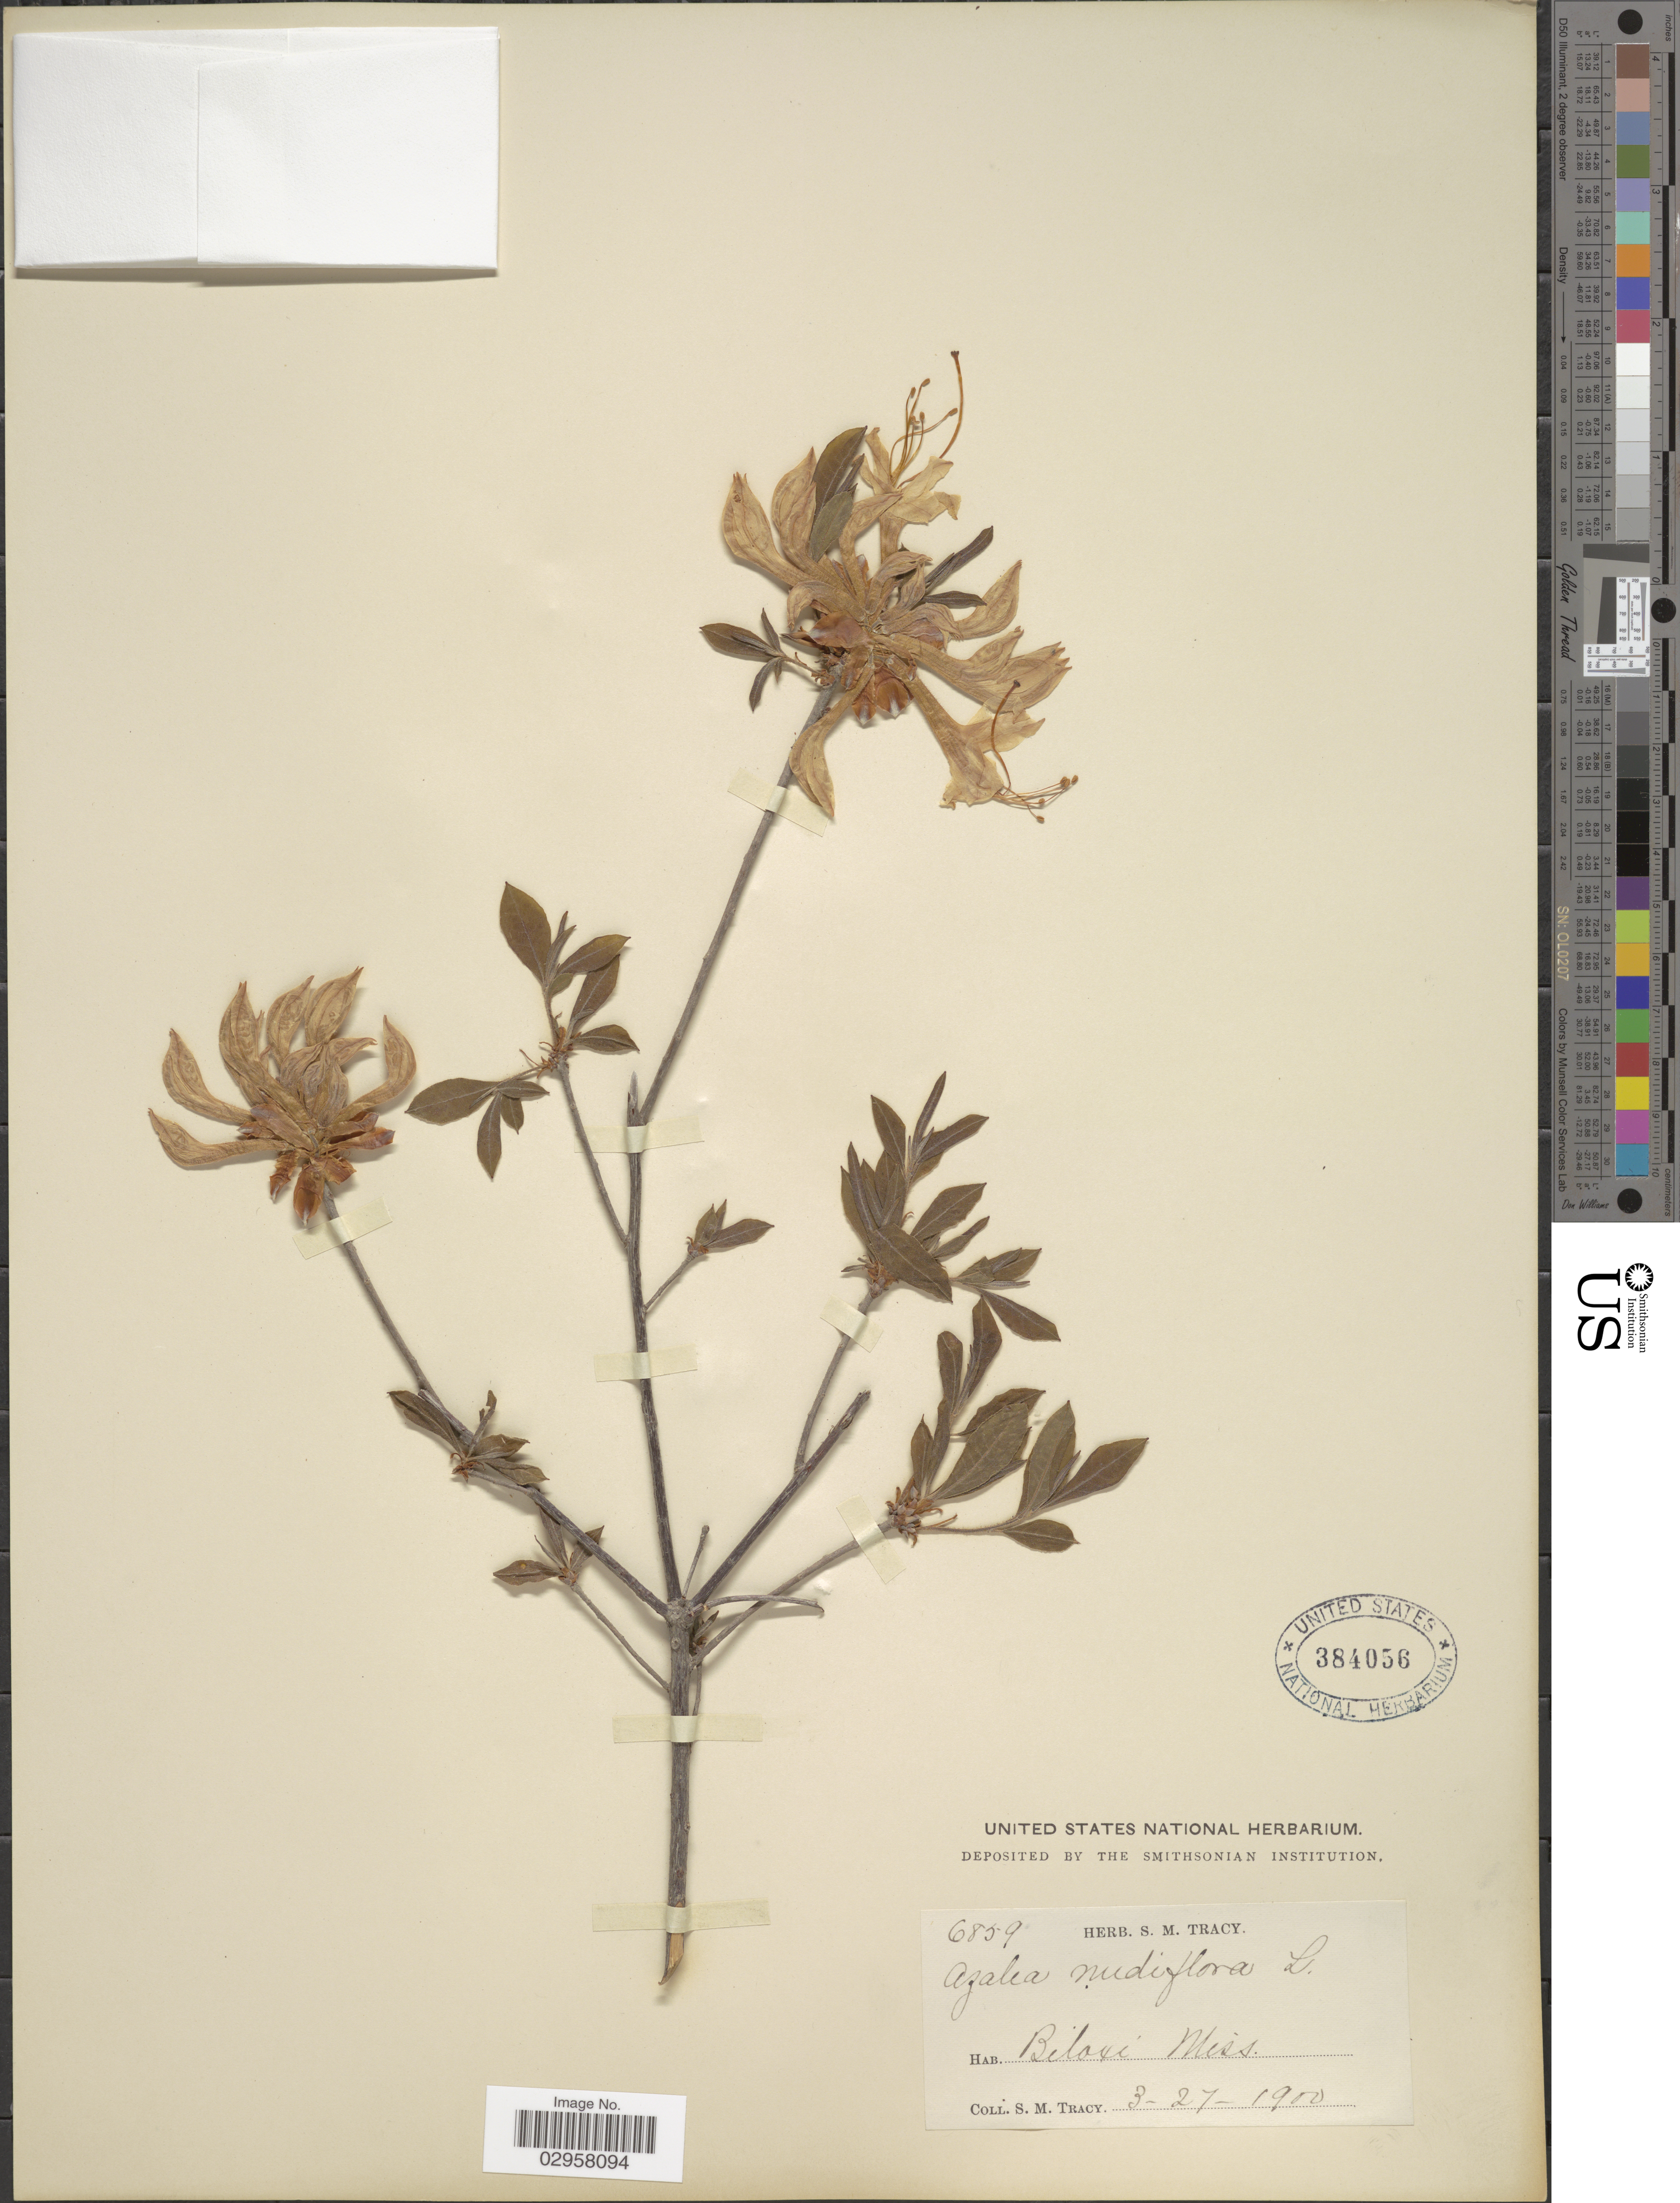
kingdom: Plantae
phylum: Tracheophyta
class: Magnoliopsida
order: Ericales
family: Ericaceae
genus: Rhododendron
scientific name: Rhododendron canescens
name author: (Michx.) Sweet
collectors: S. M. Tracy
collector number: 6859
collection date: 1900-03-27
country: United States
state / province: Mississippi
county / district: Harrison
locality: Biloxi.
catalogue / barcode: US 384056